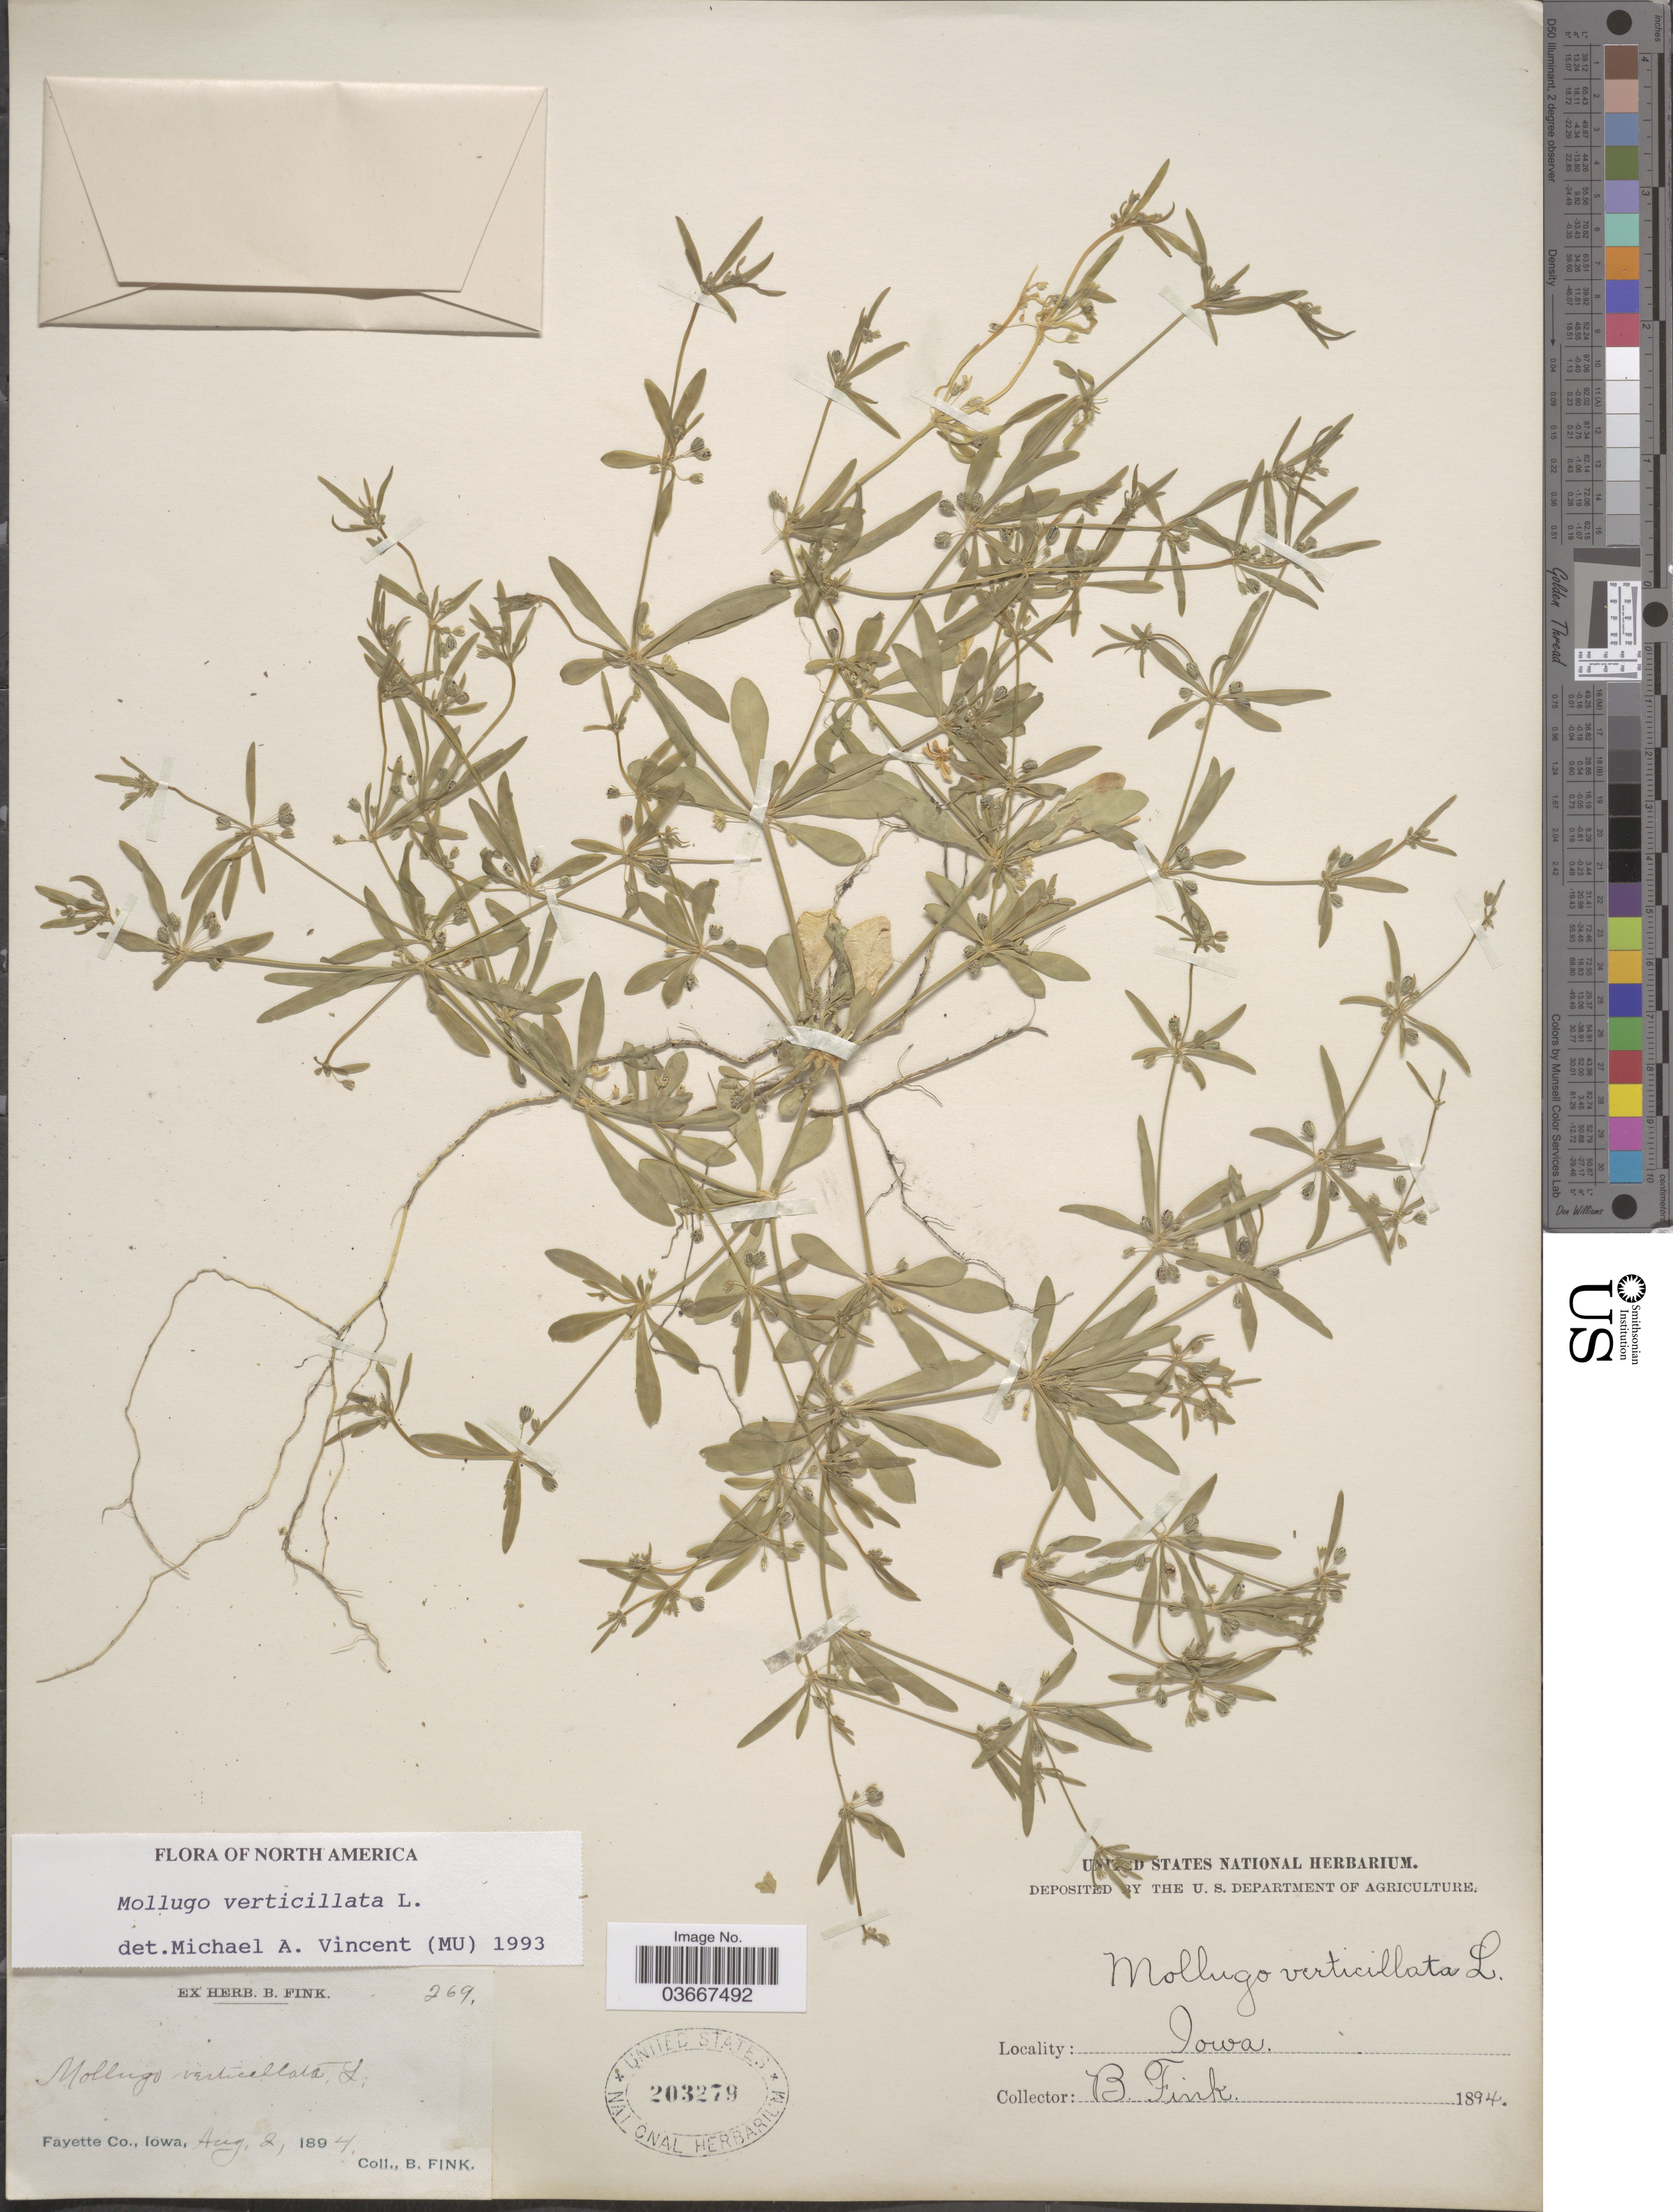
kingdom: Plantae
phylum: Tracheophyta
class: Magnoliopsida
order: Caryophyllales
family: Molluginaceae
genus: Mollugo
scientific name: Mollugo verticillata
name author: L.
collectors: B. Fink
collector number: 269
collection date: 1894-08-02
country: United States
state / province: Iowa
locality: Fayette Co.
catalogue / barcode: US 203279